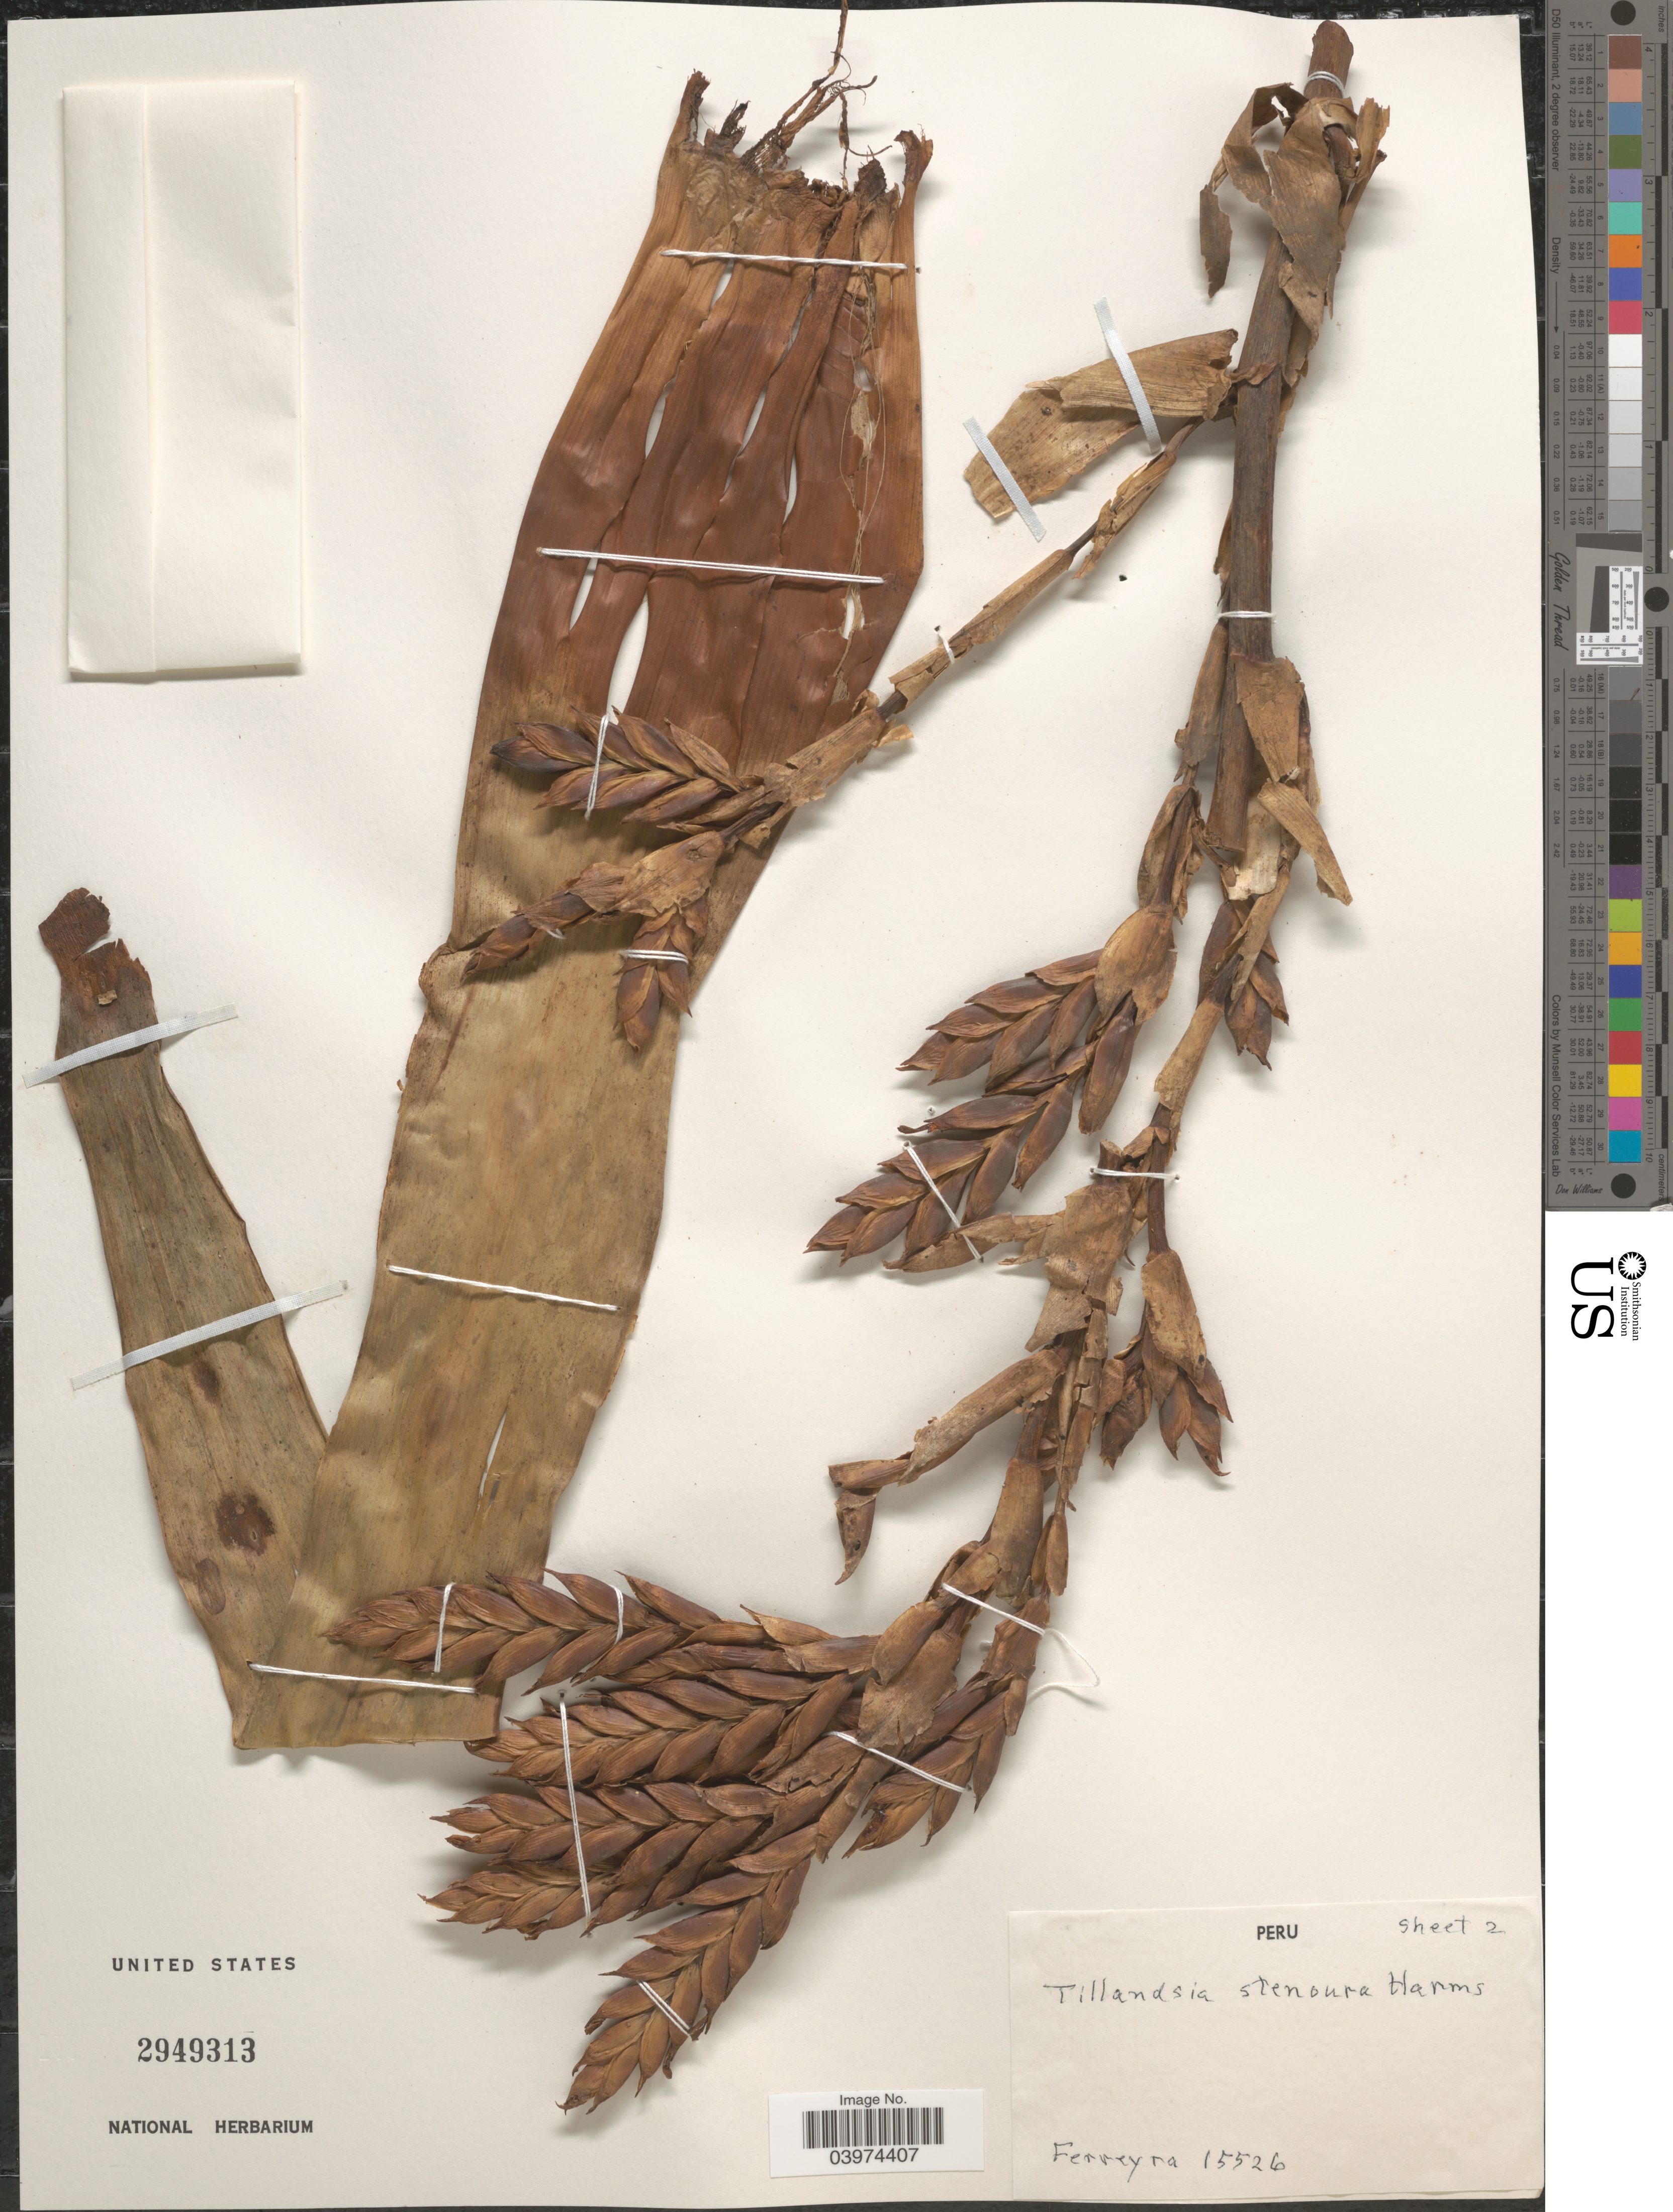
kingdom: Plantae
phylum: Tracheophyta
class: Liliopsida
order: Poales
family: Bromeliaceae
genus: Tillandsia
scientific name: Tillandsia stenoura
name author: Harms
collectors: Ferreyra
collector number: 15526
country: Peru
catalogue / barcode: US 2949313